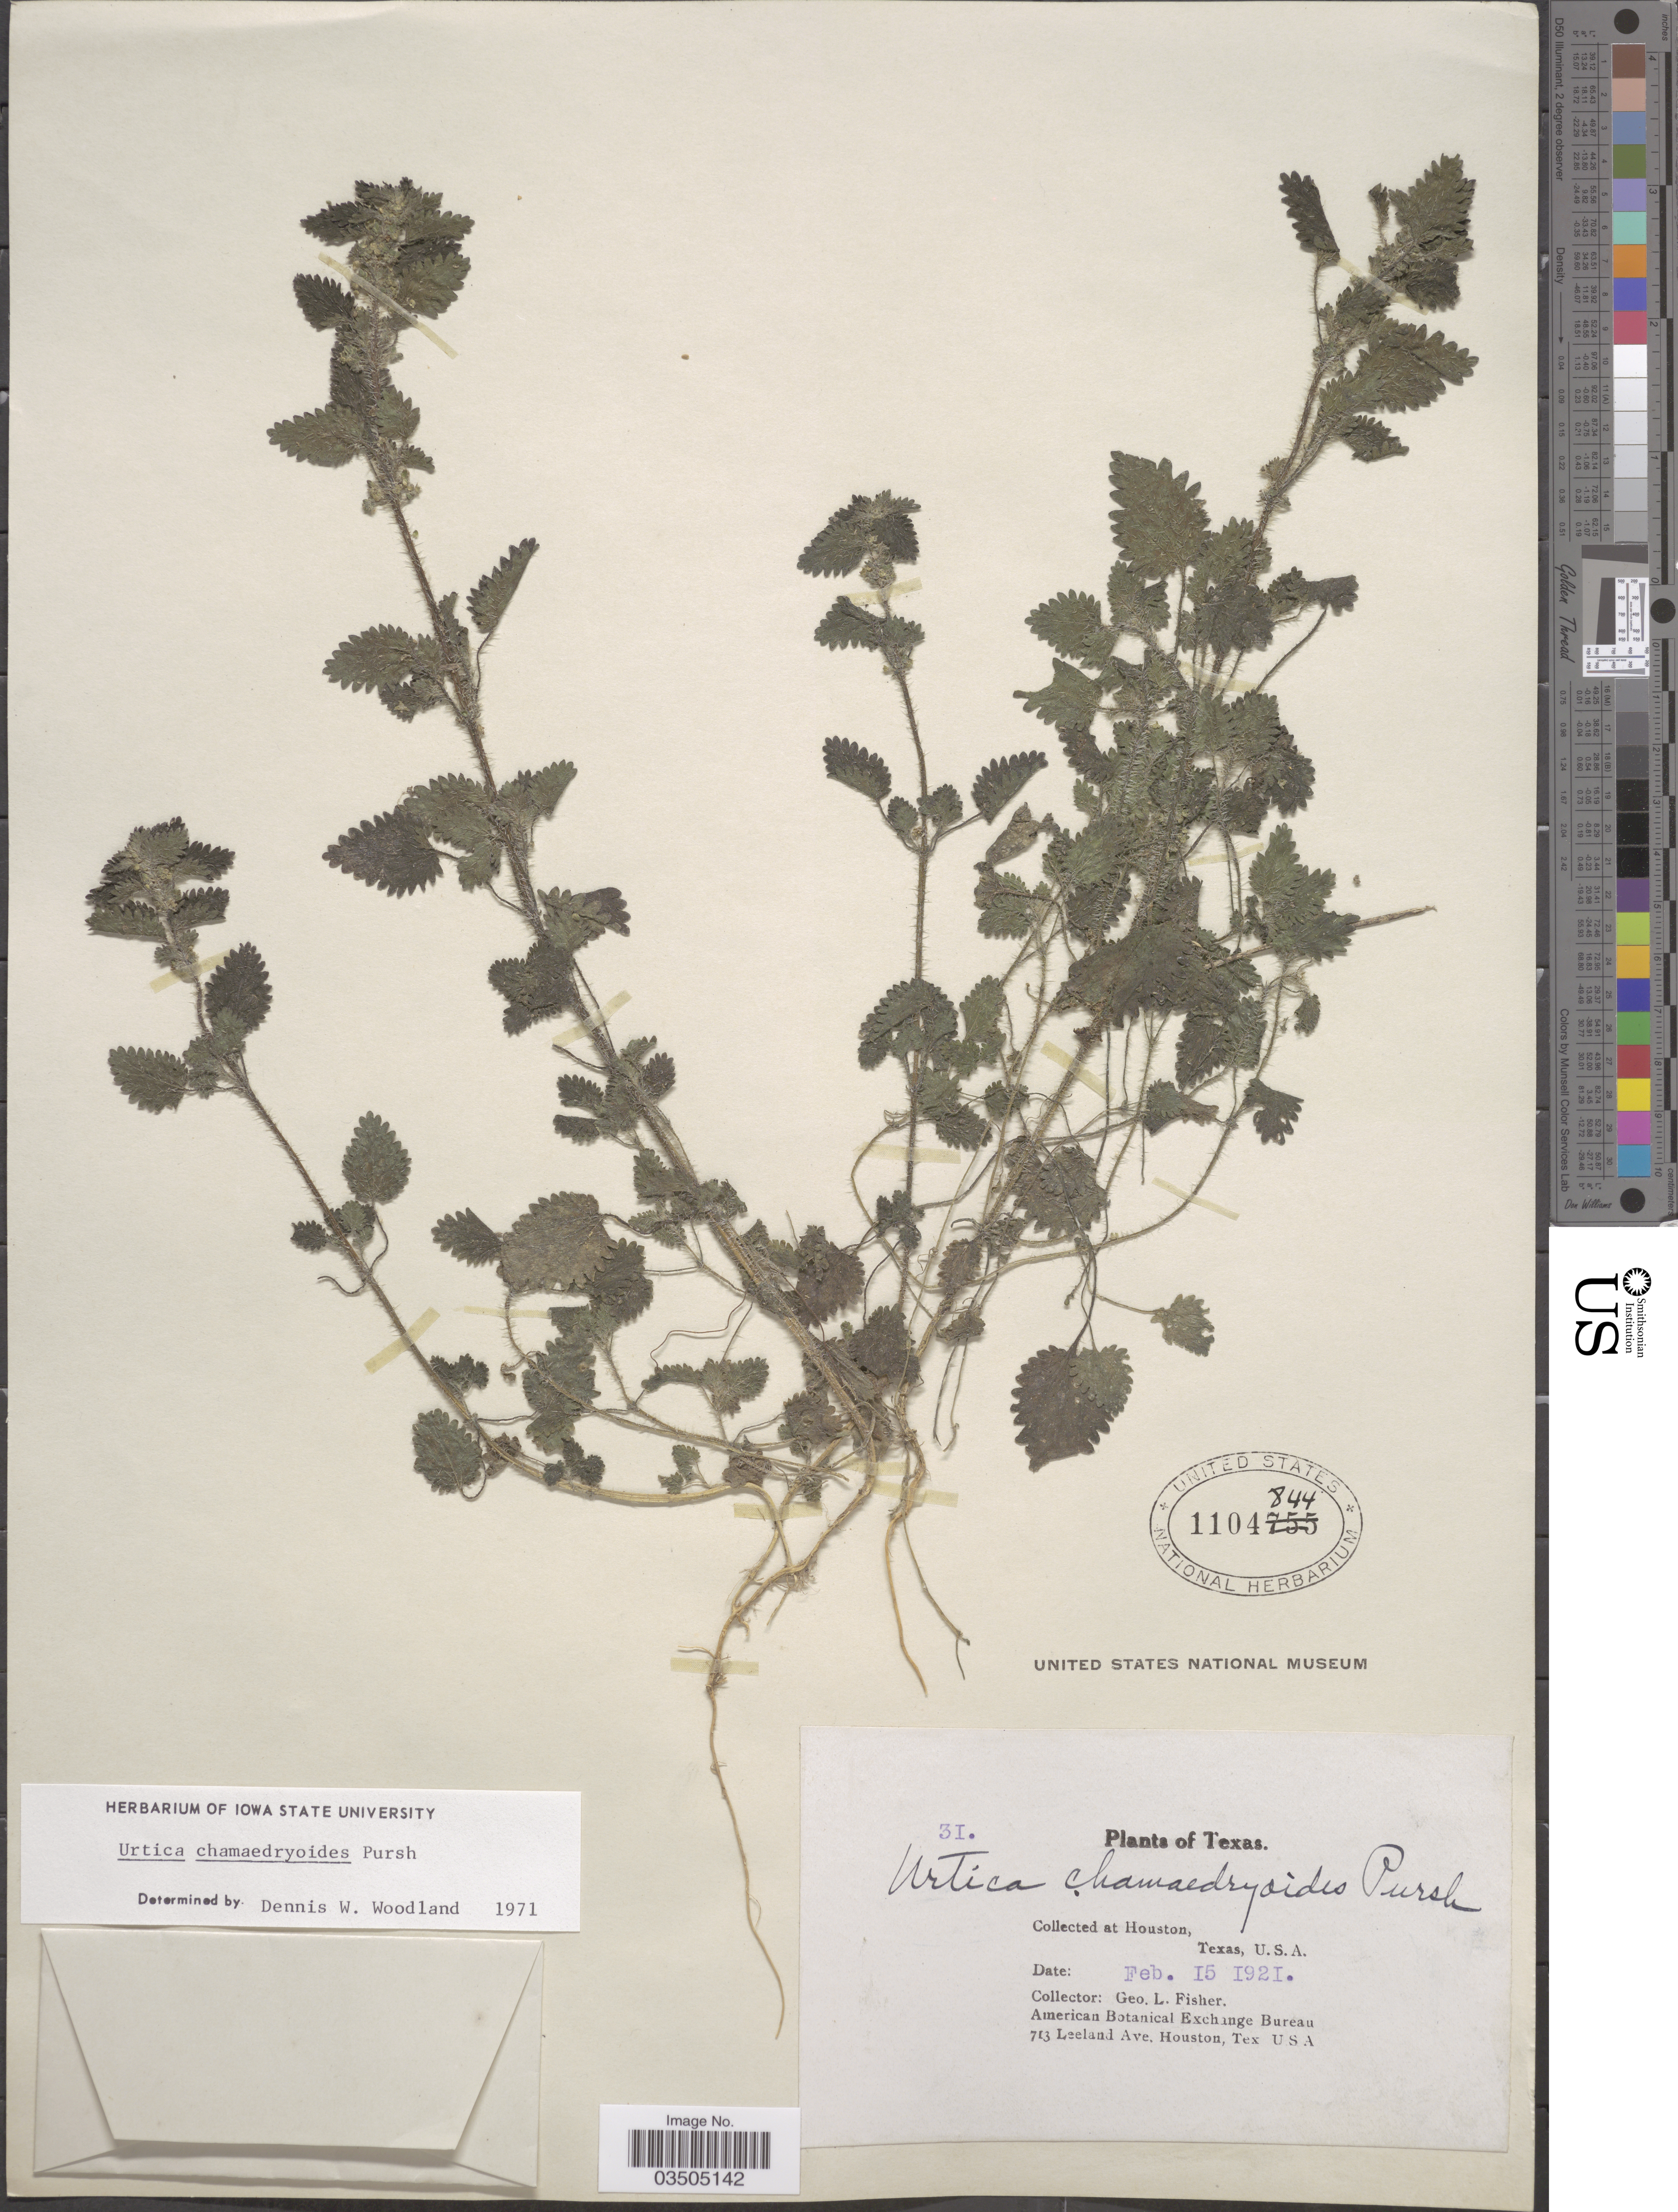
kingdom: Plantae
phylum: Tracheophyta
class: Magnoliopsida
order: Rosales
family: Urticaceae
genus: Urtica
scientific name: Urtica chamaedryoides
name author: Pursh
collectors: G. L. Fisher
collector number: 31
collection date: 1921-02-15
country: United States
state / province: Texas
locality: Houston.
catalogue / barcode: US 1104844